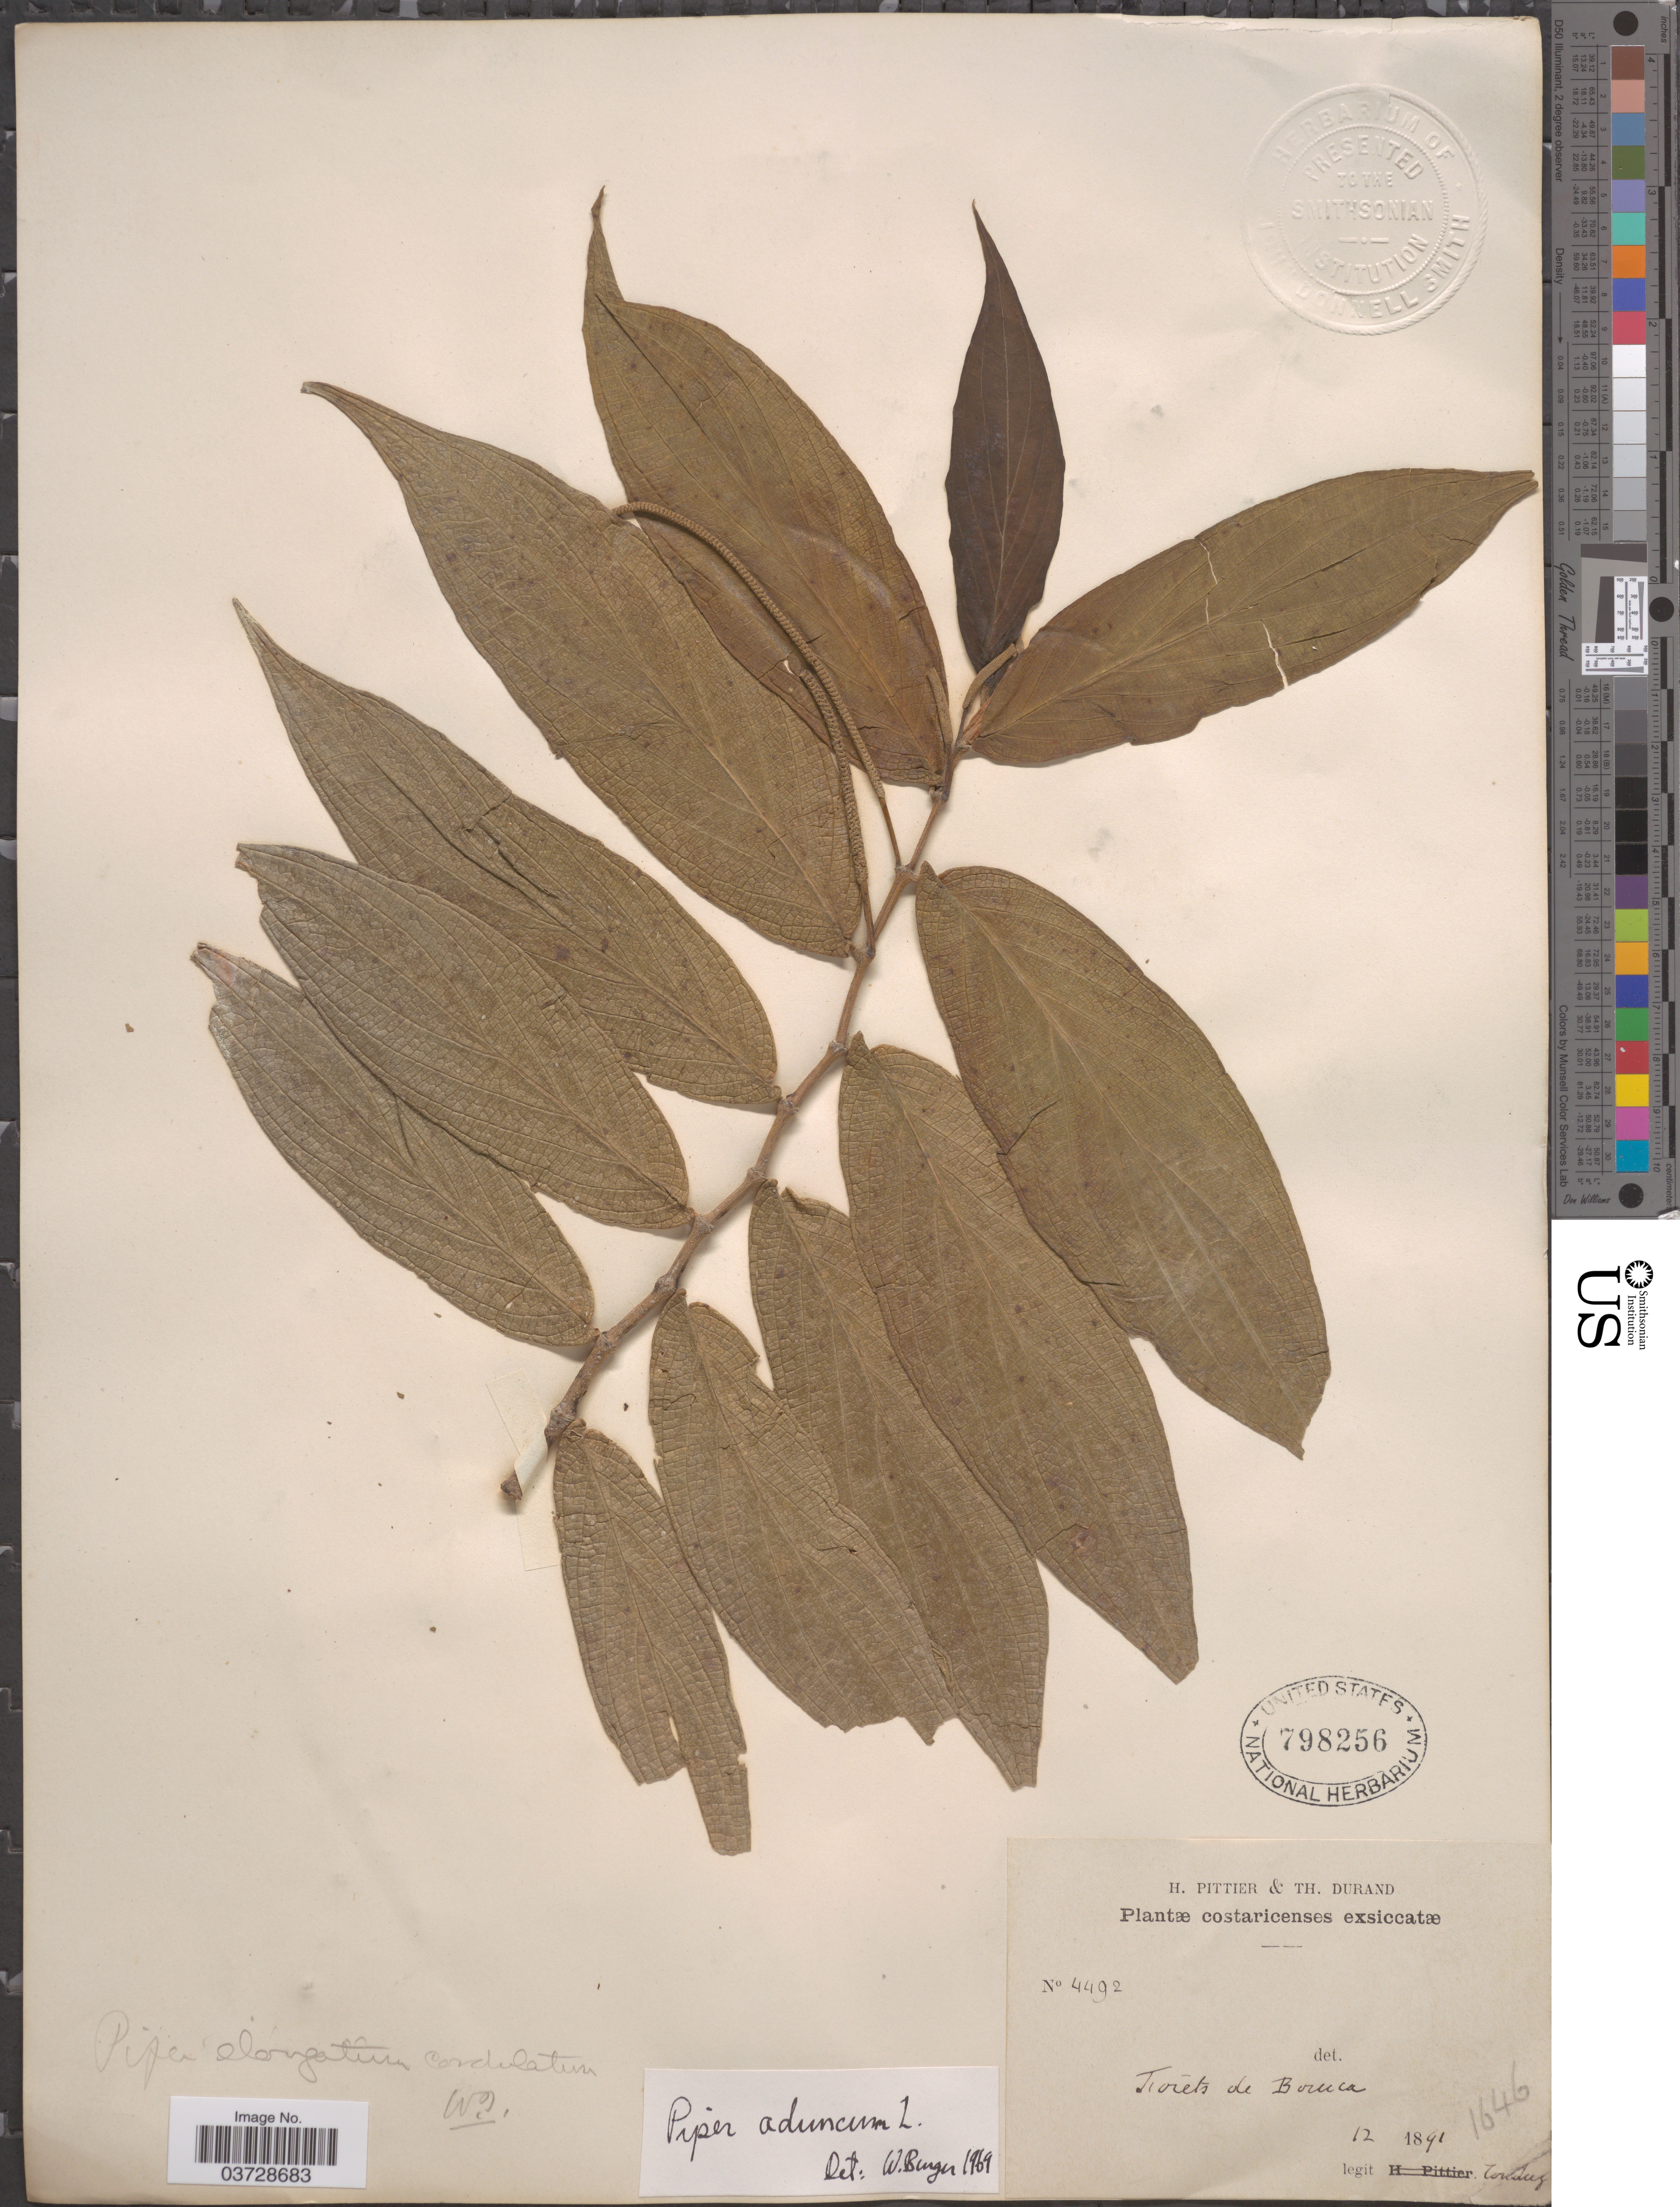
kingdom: Plantae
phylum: Tracheophyta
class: Magnoliopsida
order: Piperales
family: Piperaceae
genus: Piper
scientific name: Piper aduncum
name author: L.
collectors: Tonduz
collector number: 4492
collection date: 1891-12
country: Costa Rica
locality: Forêts de Boruca.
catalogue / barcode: US 798256